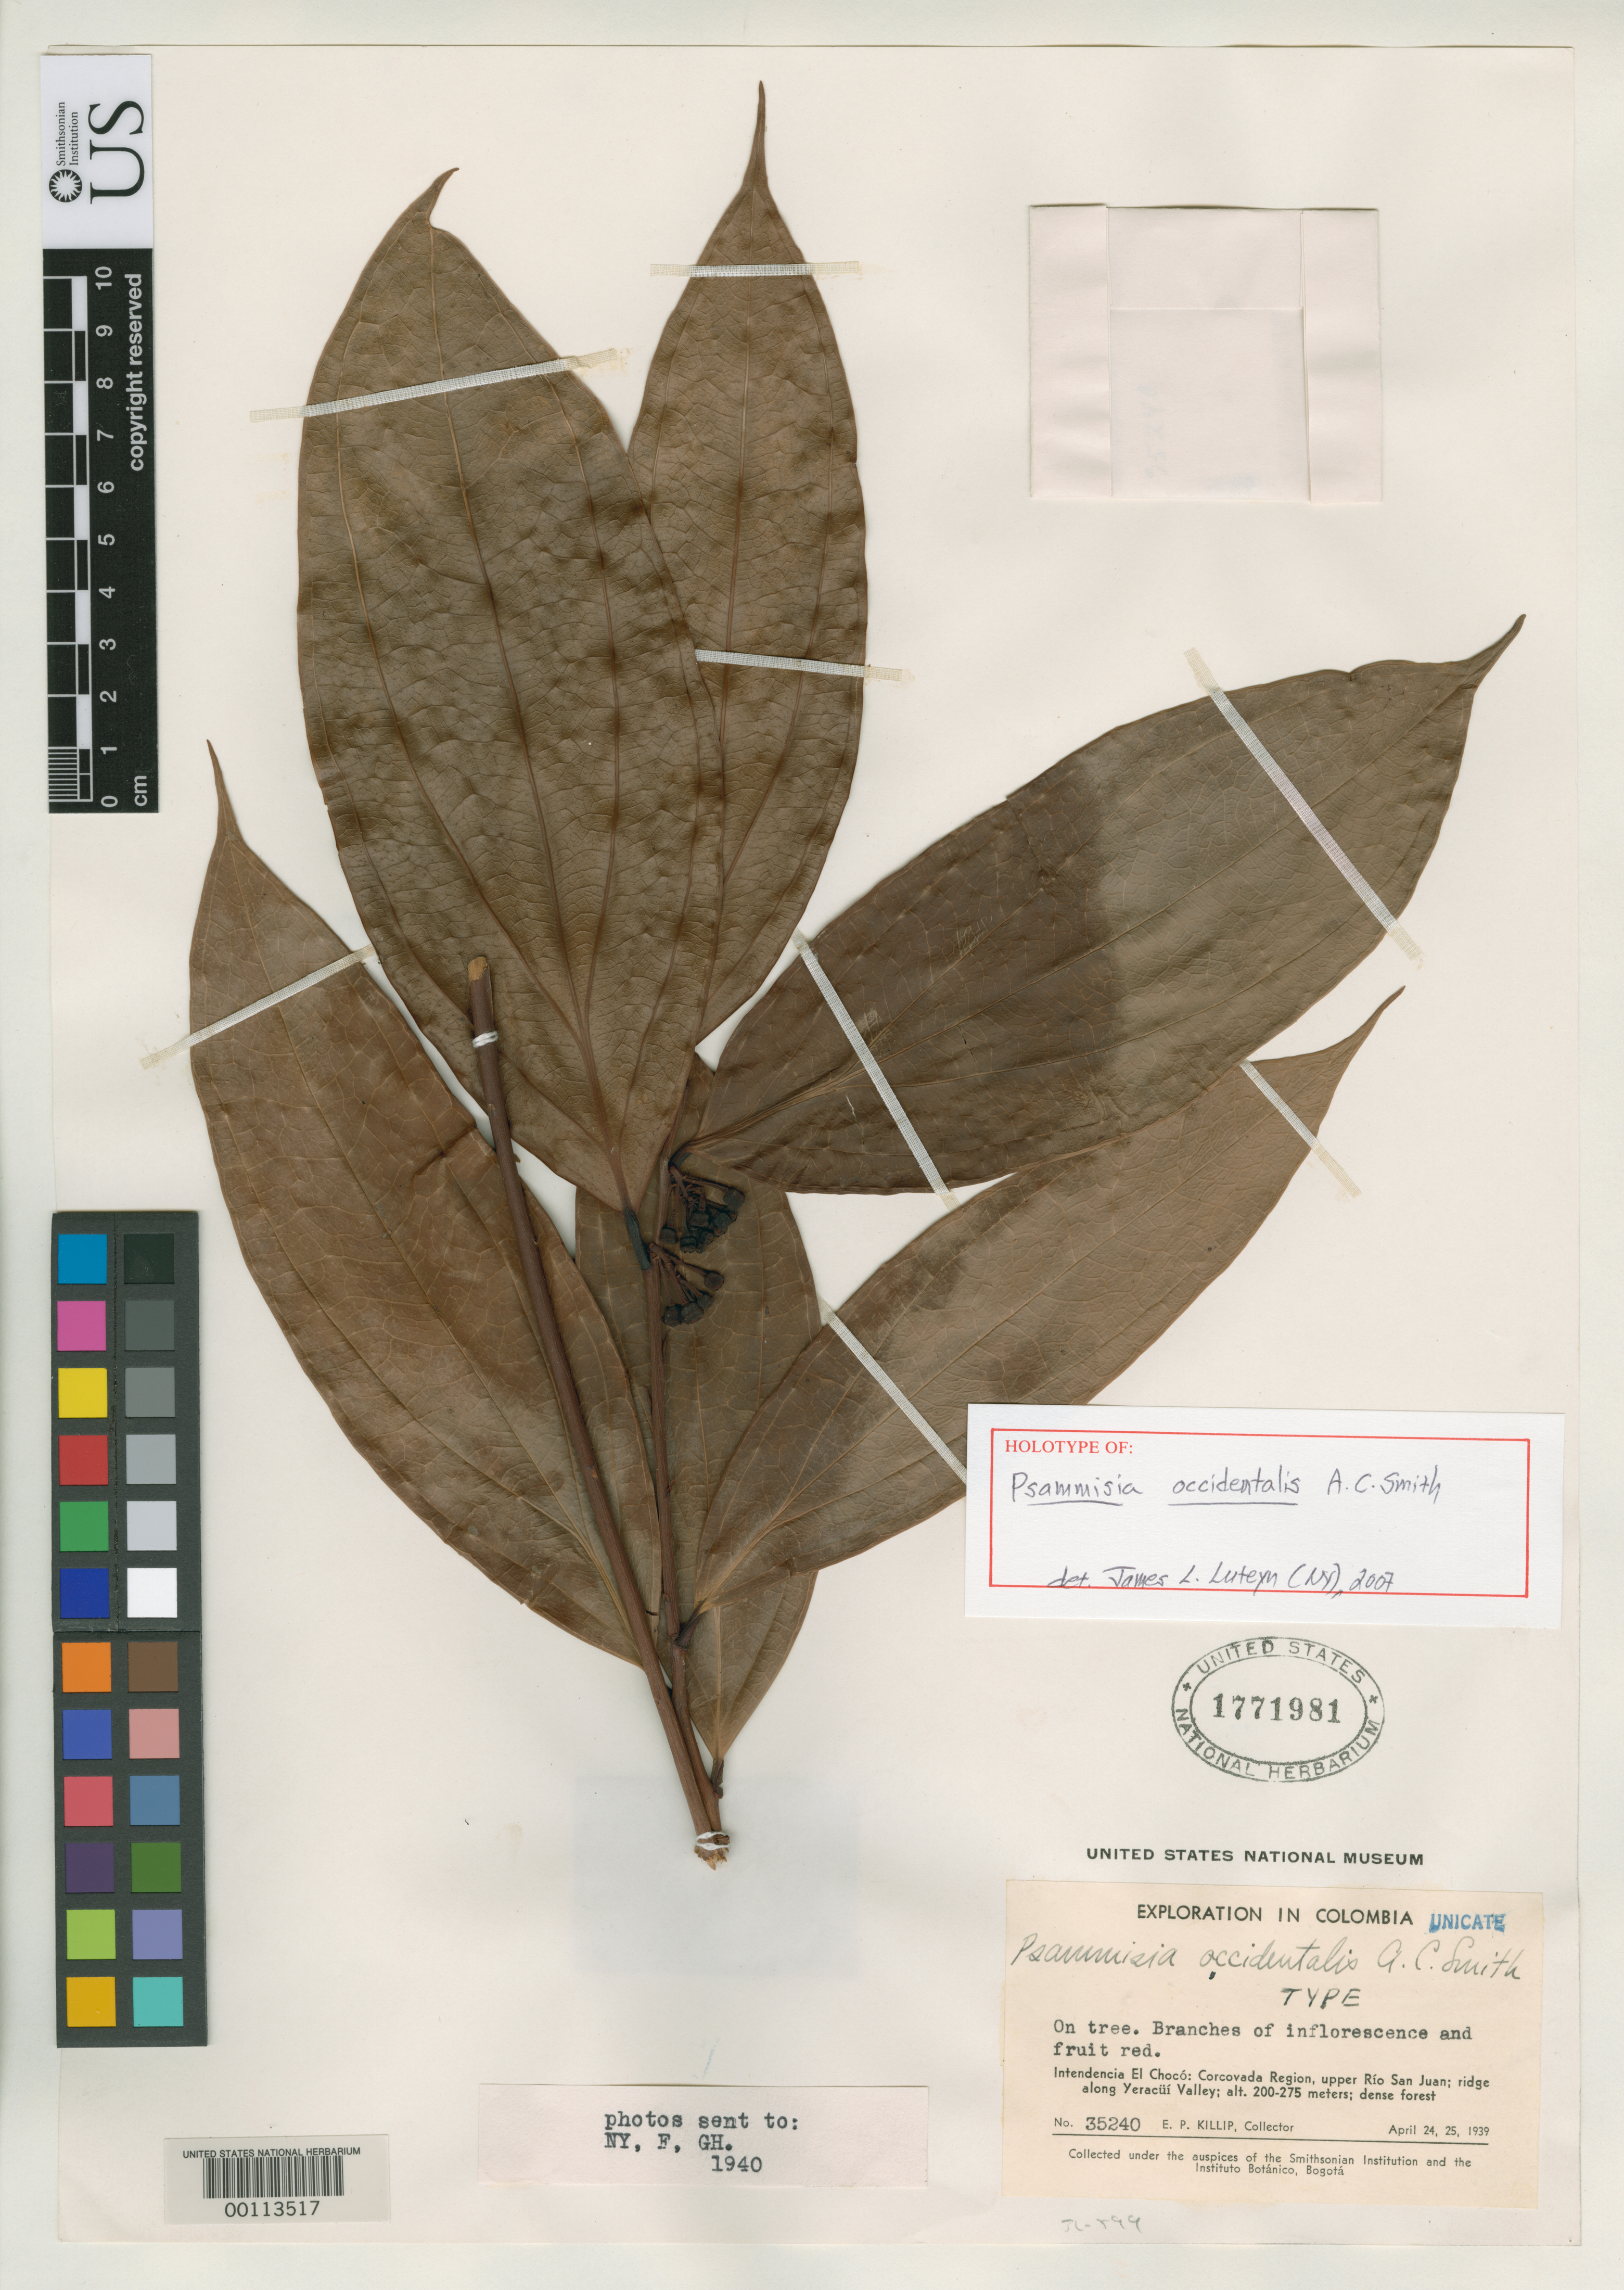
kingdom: Plantae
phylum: Tracheophyta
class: Magnoliopsida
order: Ericales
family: Ericaceae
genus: Psammisia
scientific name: Psammisia occidentalis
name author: A.C. Sm.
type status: Holotype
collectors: E. P. Killip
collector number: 35240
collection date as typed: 24 Apr 1939 to 25 Apr 1939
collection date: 1939-04-24/1939-04-25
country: Colombia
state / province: Chocó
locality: Corcovada region, upper Rio San Juan, Yeracui Valley Ridge.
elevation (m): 200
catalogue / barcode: US 1771981